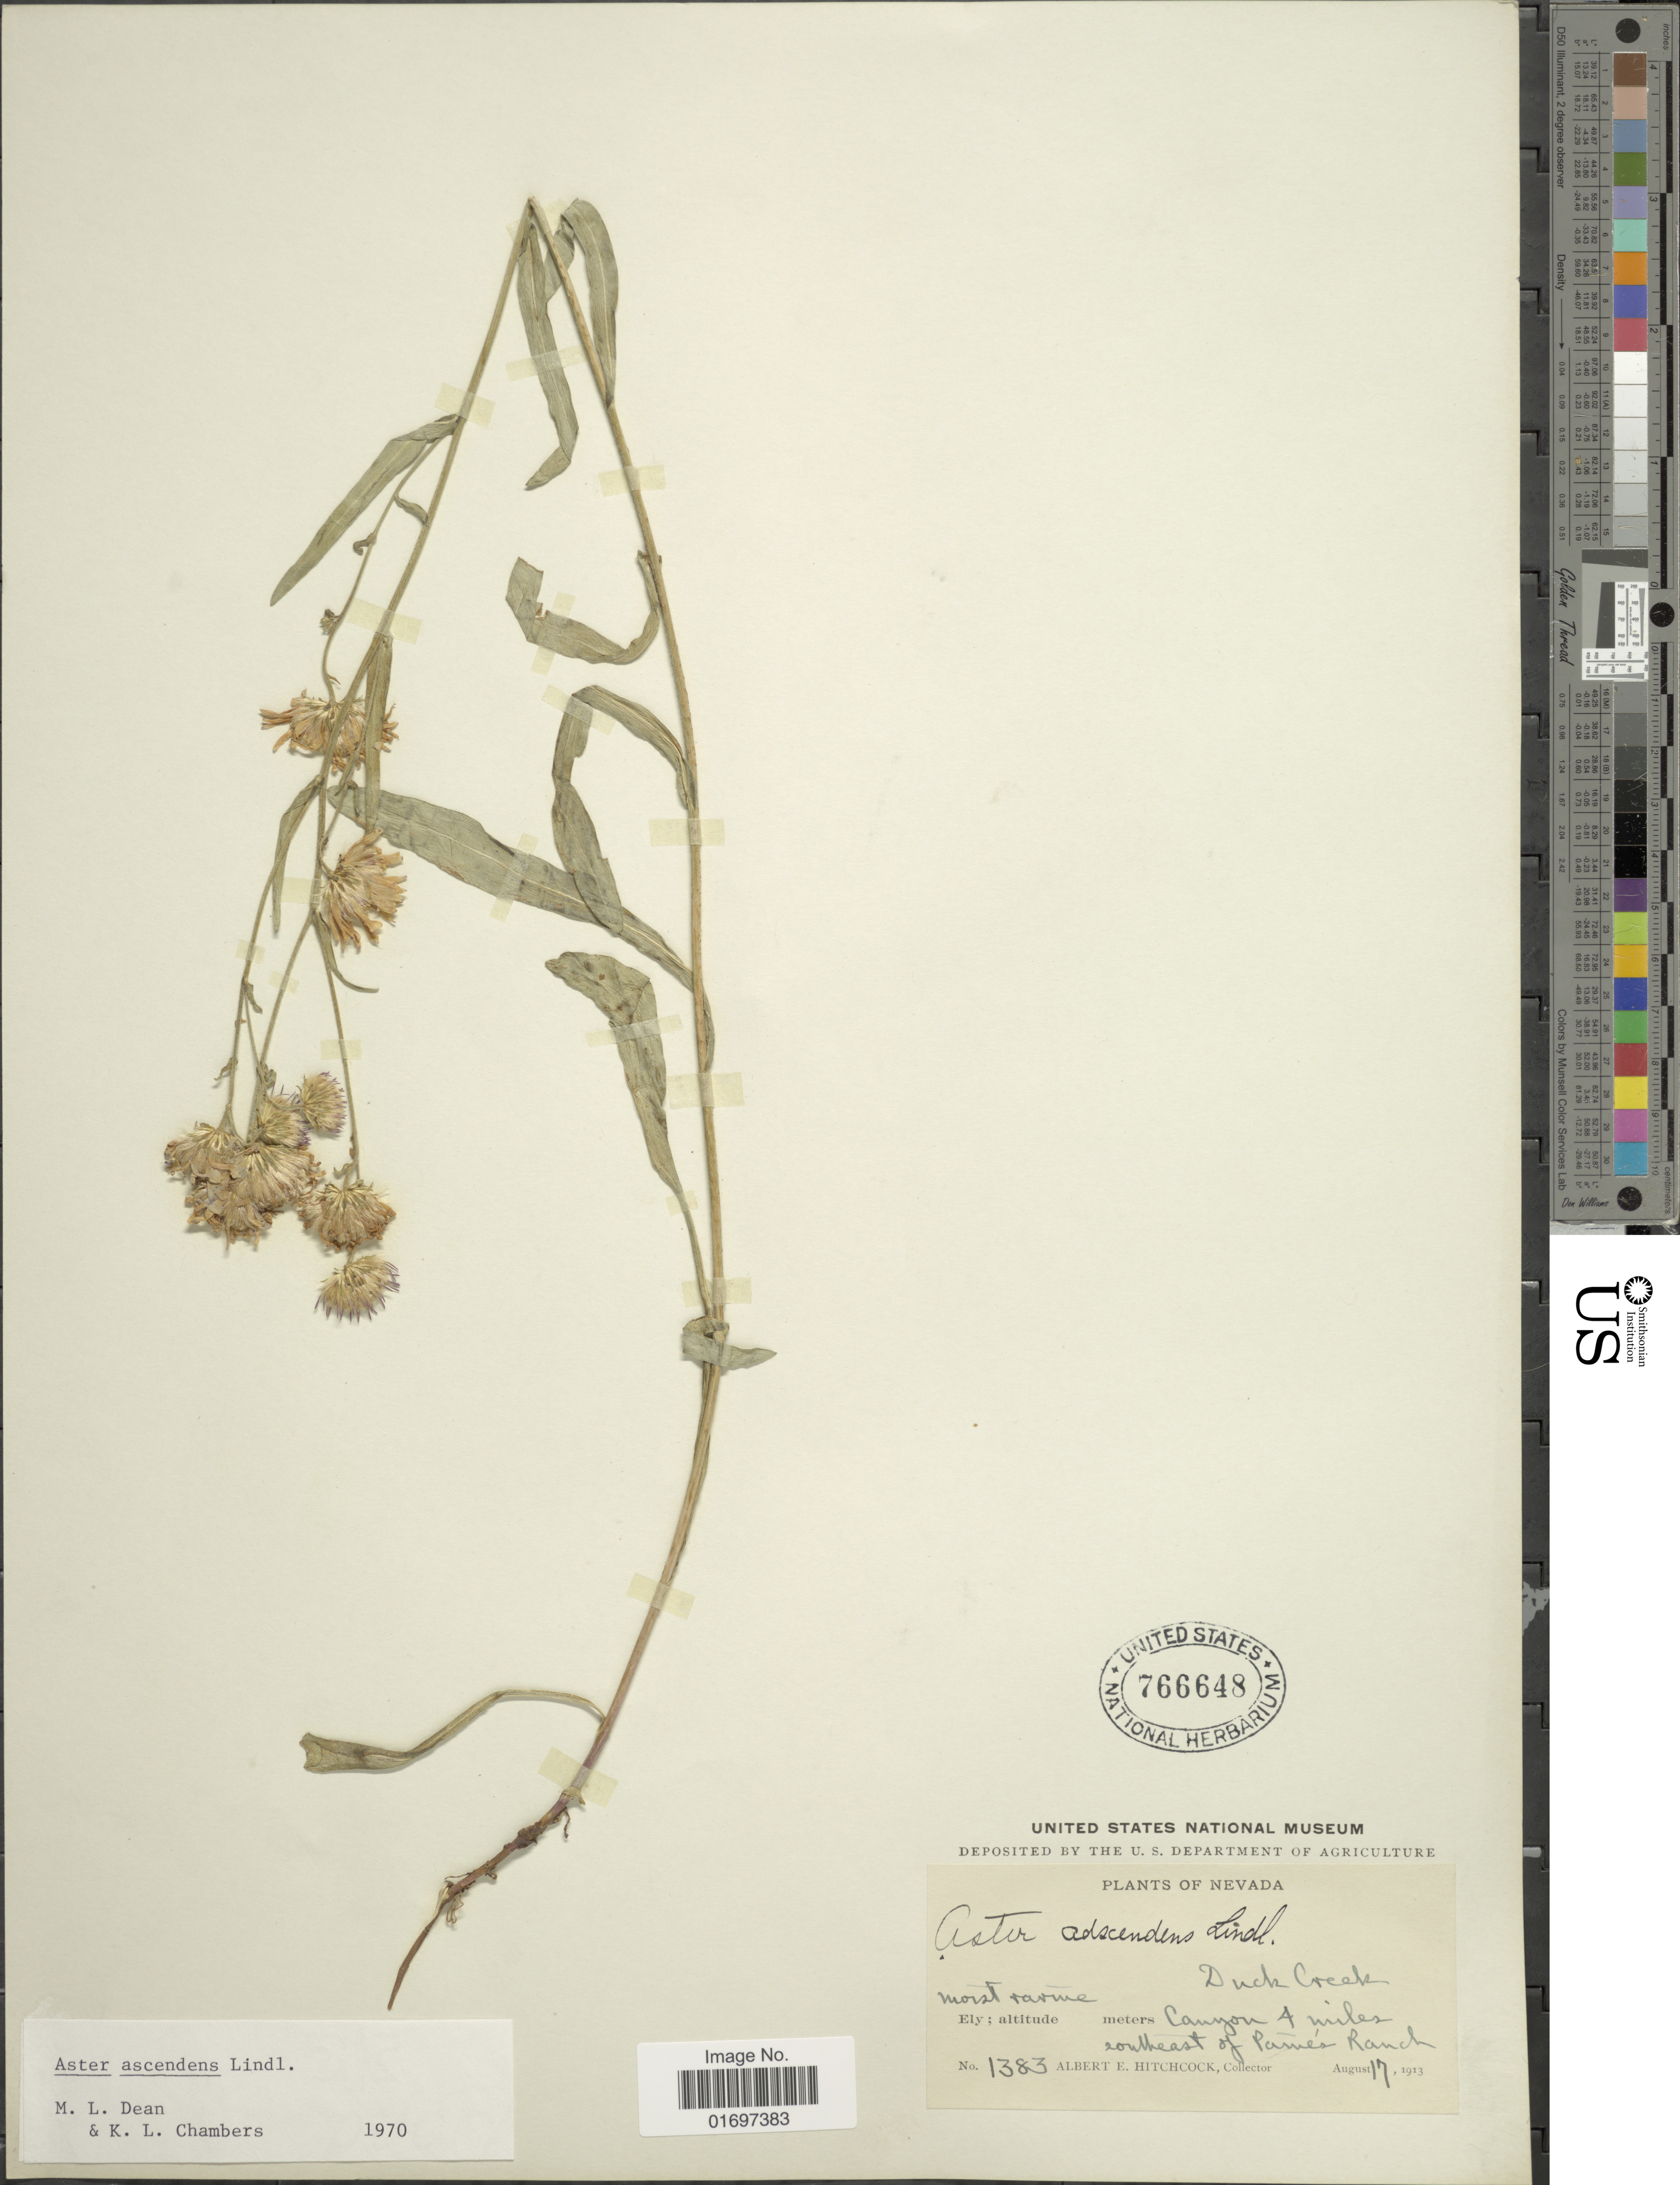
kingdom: Plantae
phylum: Tracheophyta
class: Magnoliopsida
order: Asterales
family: Asteraceae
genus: Symphyotrichum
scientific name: Symphyotrichum ascendens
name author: (Lindl.) G.L. Nesom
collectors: A. Hitchcock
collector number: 1383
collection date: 1913-08-17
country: United States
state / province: Nevada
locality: Canyon 4 miles southeast of Paine's Ranch, Duck Creek, Ely.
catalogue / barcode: US 766648